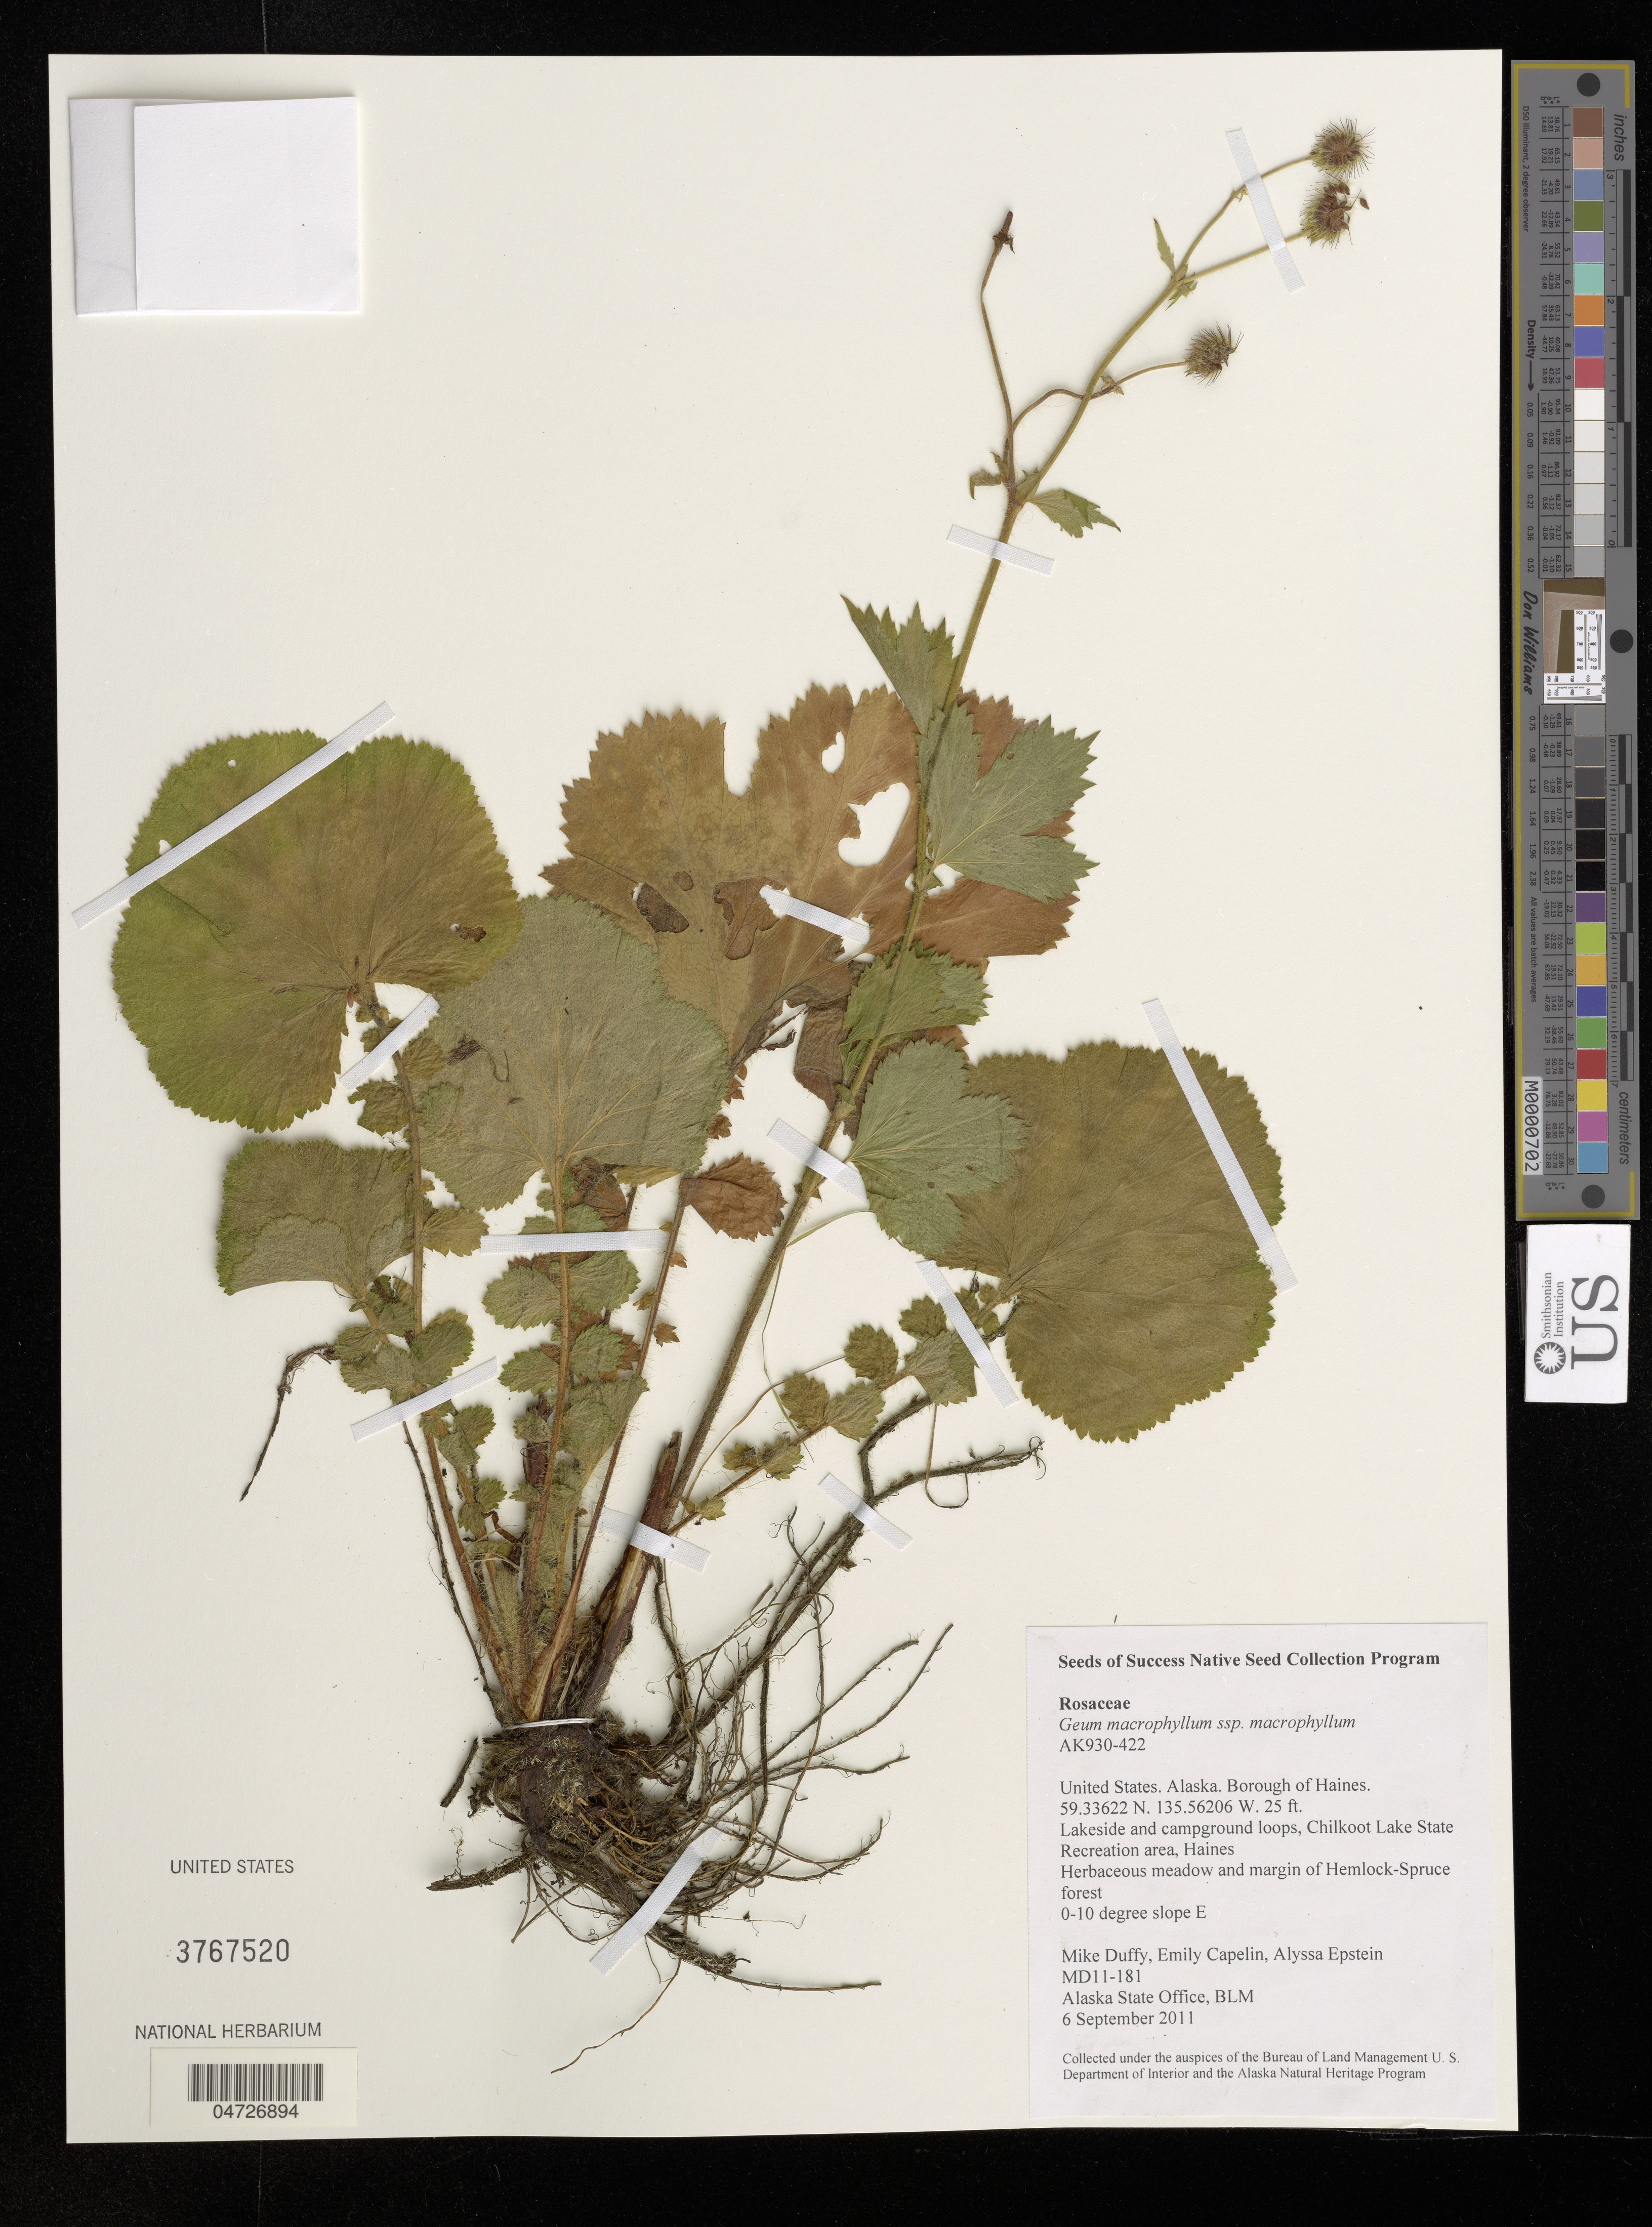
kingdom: Plantae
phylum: Tracheophyta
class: Magnoliopsida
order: Rosales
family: Rosaceae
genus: Geum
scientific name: Geum macrophyllum var. macrophyllum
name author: Willd.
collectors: M. Duffy, E. Capelin & A. Epstein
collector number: MD11-181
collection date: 2011-09-06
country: United States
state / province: Alaska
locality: Borough of Haines. Lakeside and campground loops, Chilkoot Lake State Recreation area, Haines. Herbaceous meadow and margin of Hemlock-Spruce fores.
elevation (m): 8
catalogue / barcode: US 3767520